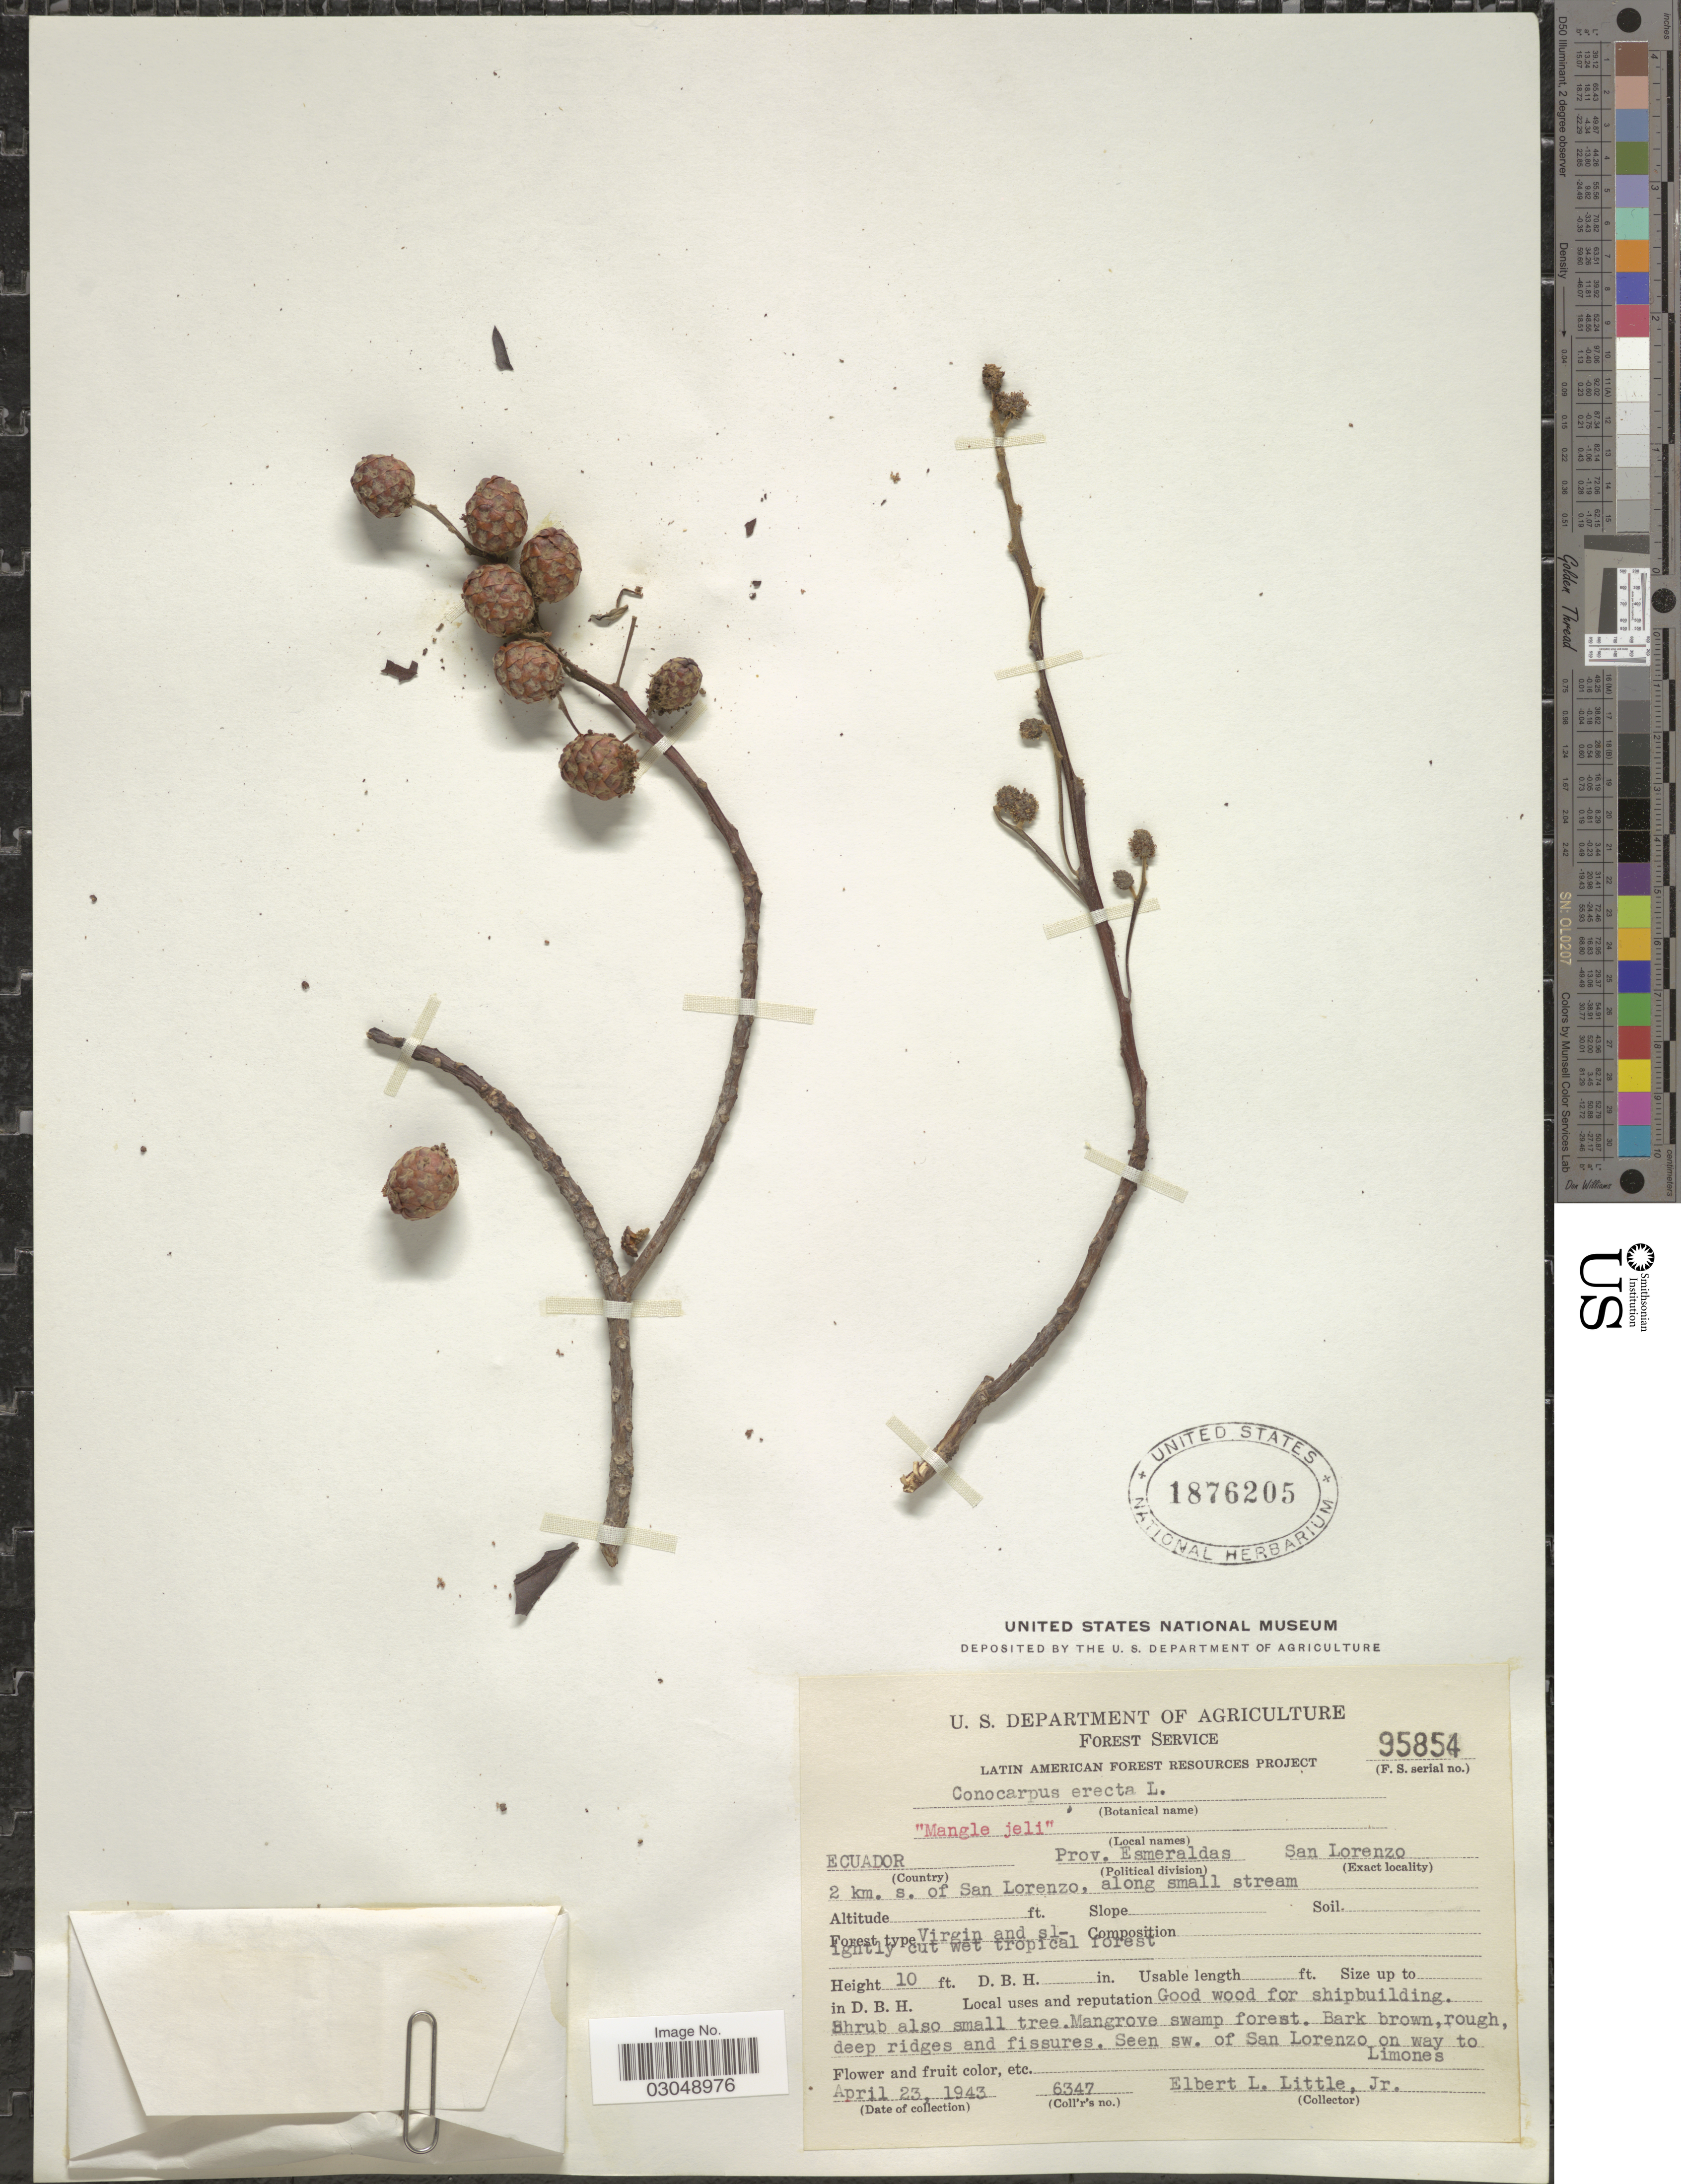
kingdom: Plantae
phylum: Tracheophyta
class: Magnoliopsida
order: Myrtales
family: Combretaceae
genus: Conocarpus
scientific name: Conocarpus erectus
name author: L.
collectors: E. L. Little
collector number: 6347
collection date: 1943-04-23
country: Ecuador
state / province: Esmeraldas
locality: San Lorenzo, 2 km. s. of San Lorenzo, along small stream.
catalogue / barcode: US 1876205